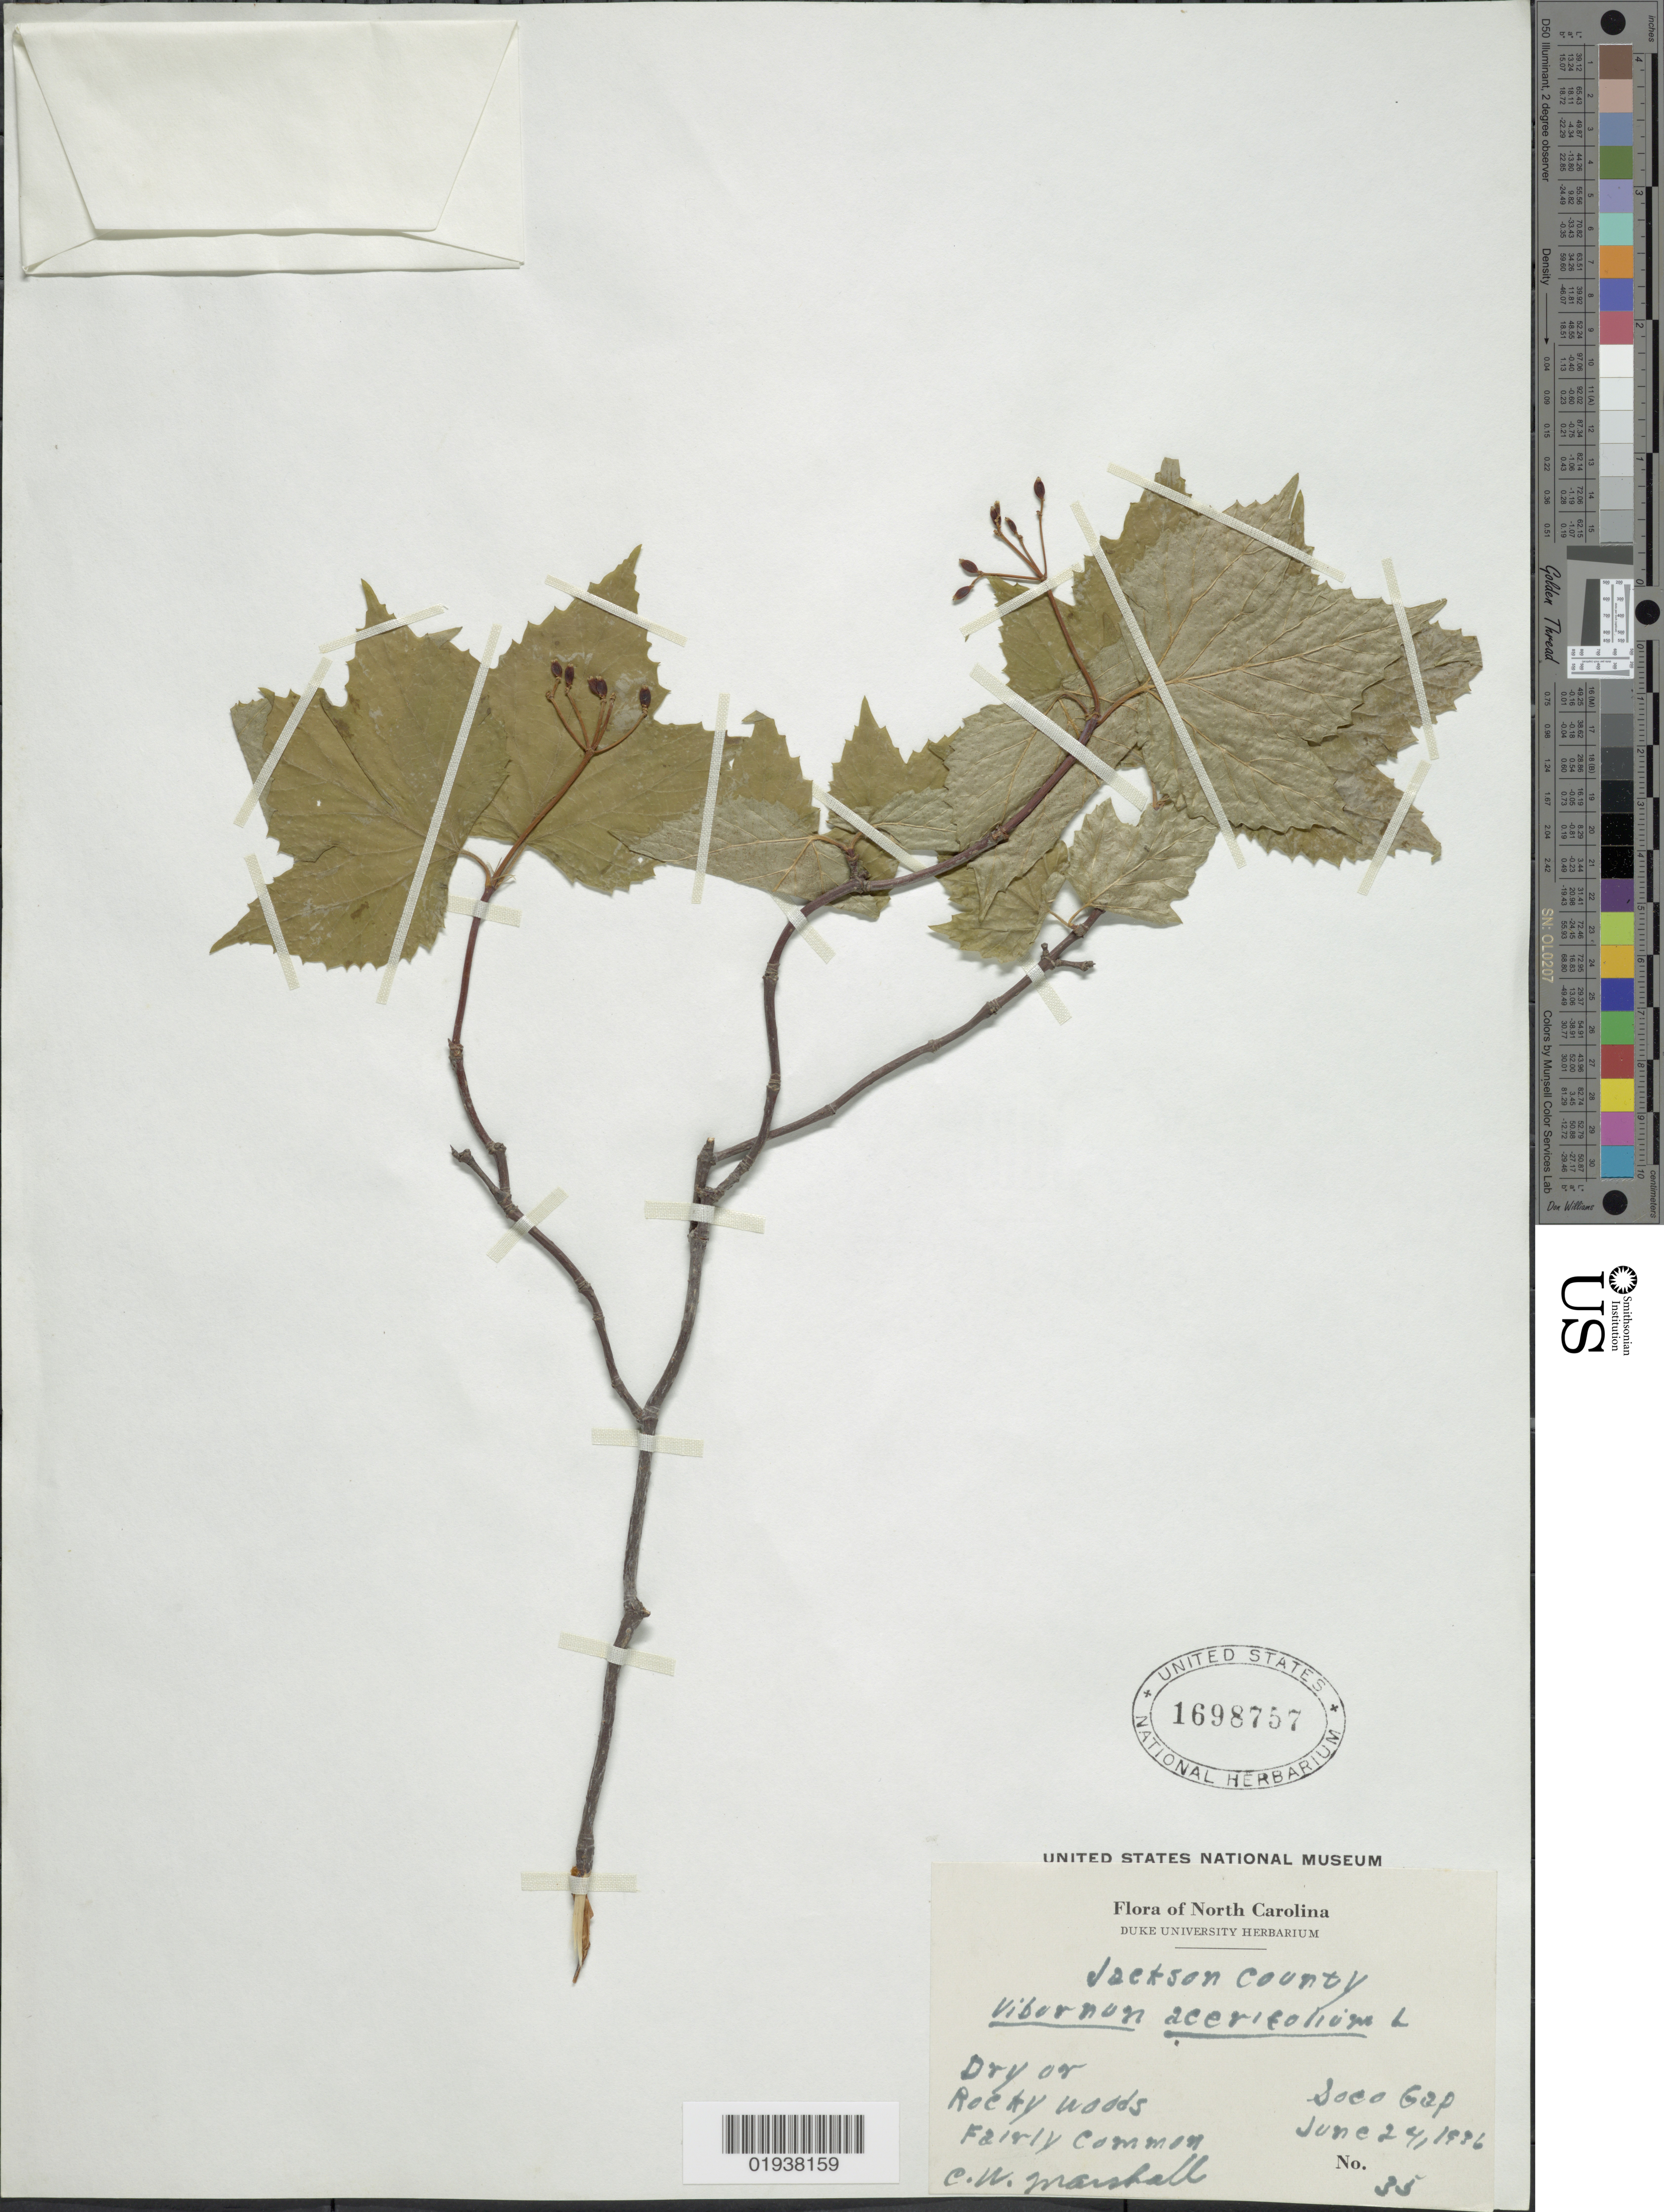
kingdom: Plantae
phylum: Tracheophyta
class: Magnoliopsida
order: Dipsacales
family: Viburnaceae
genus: Viburnum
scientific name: Viburnum acerifolium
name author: L.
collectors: C. Marshall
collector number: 35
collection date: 1936-06-24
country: United States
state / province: North Carolina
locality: Jackson county. Soco Gap.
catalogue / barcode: US 1698757